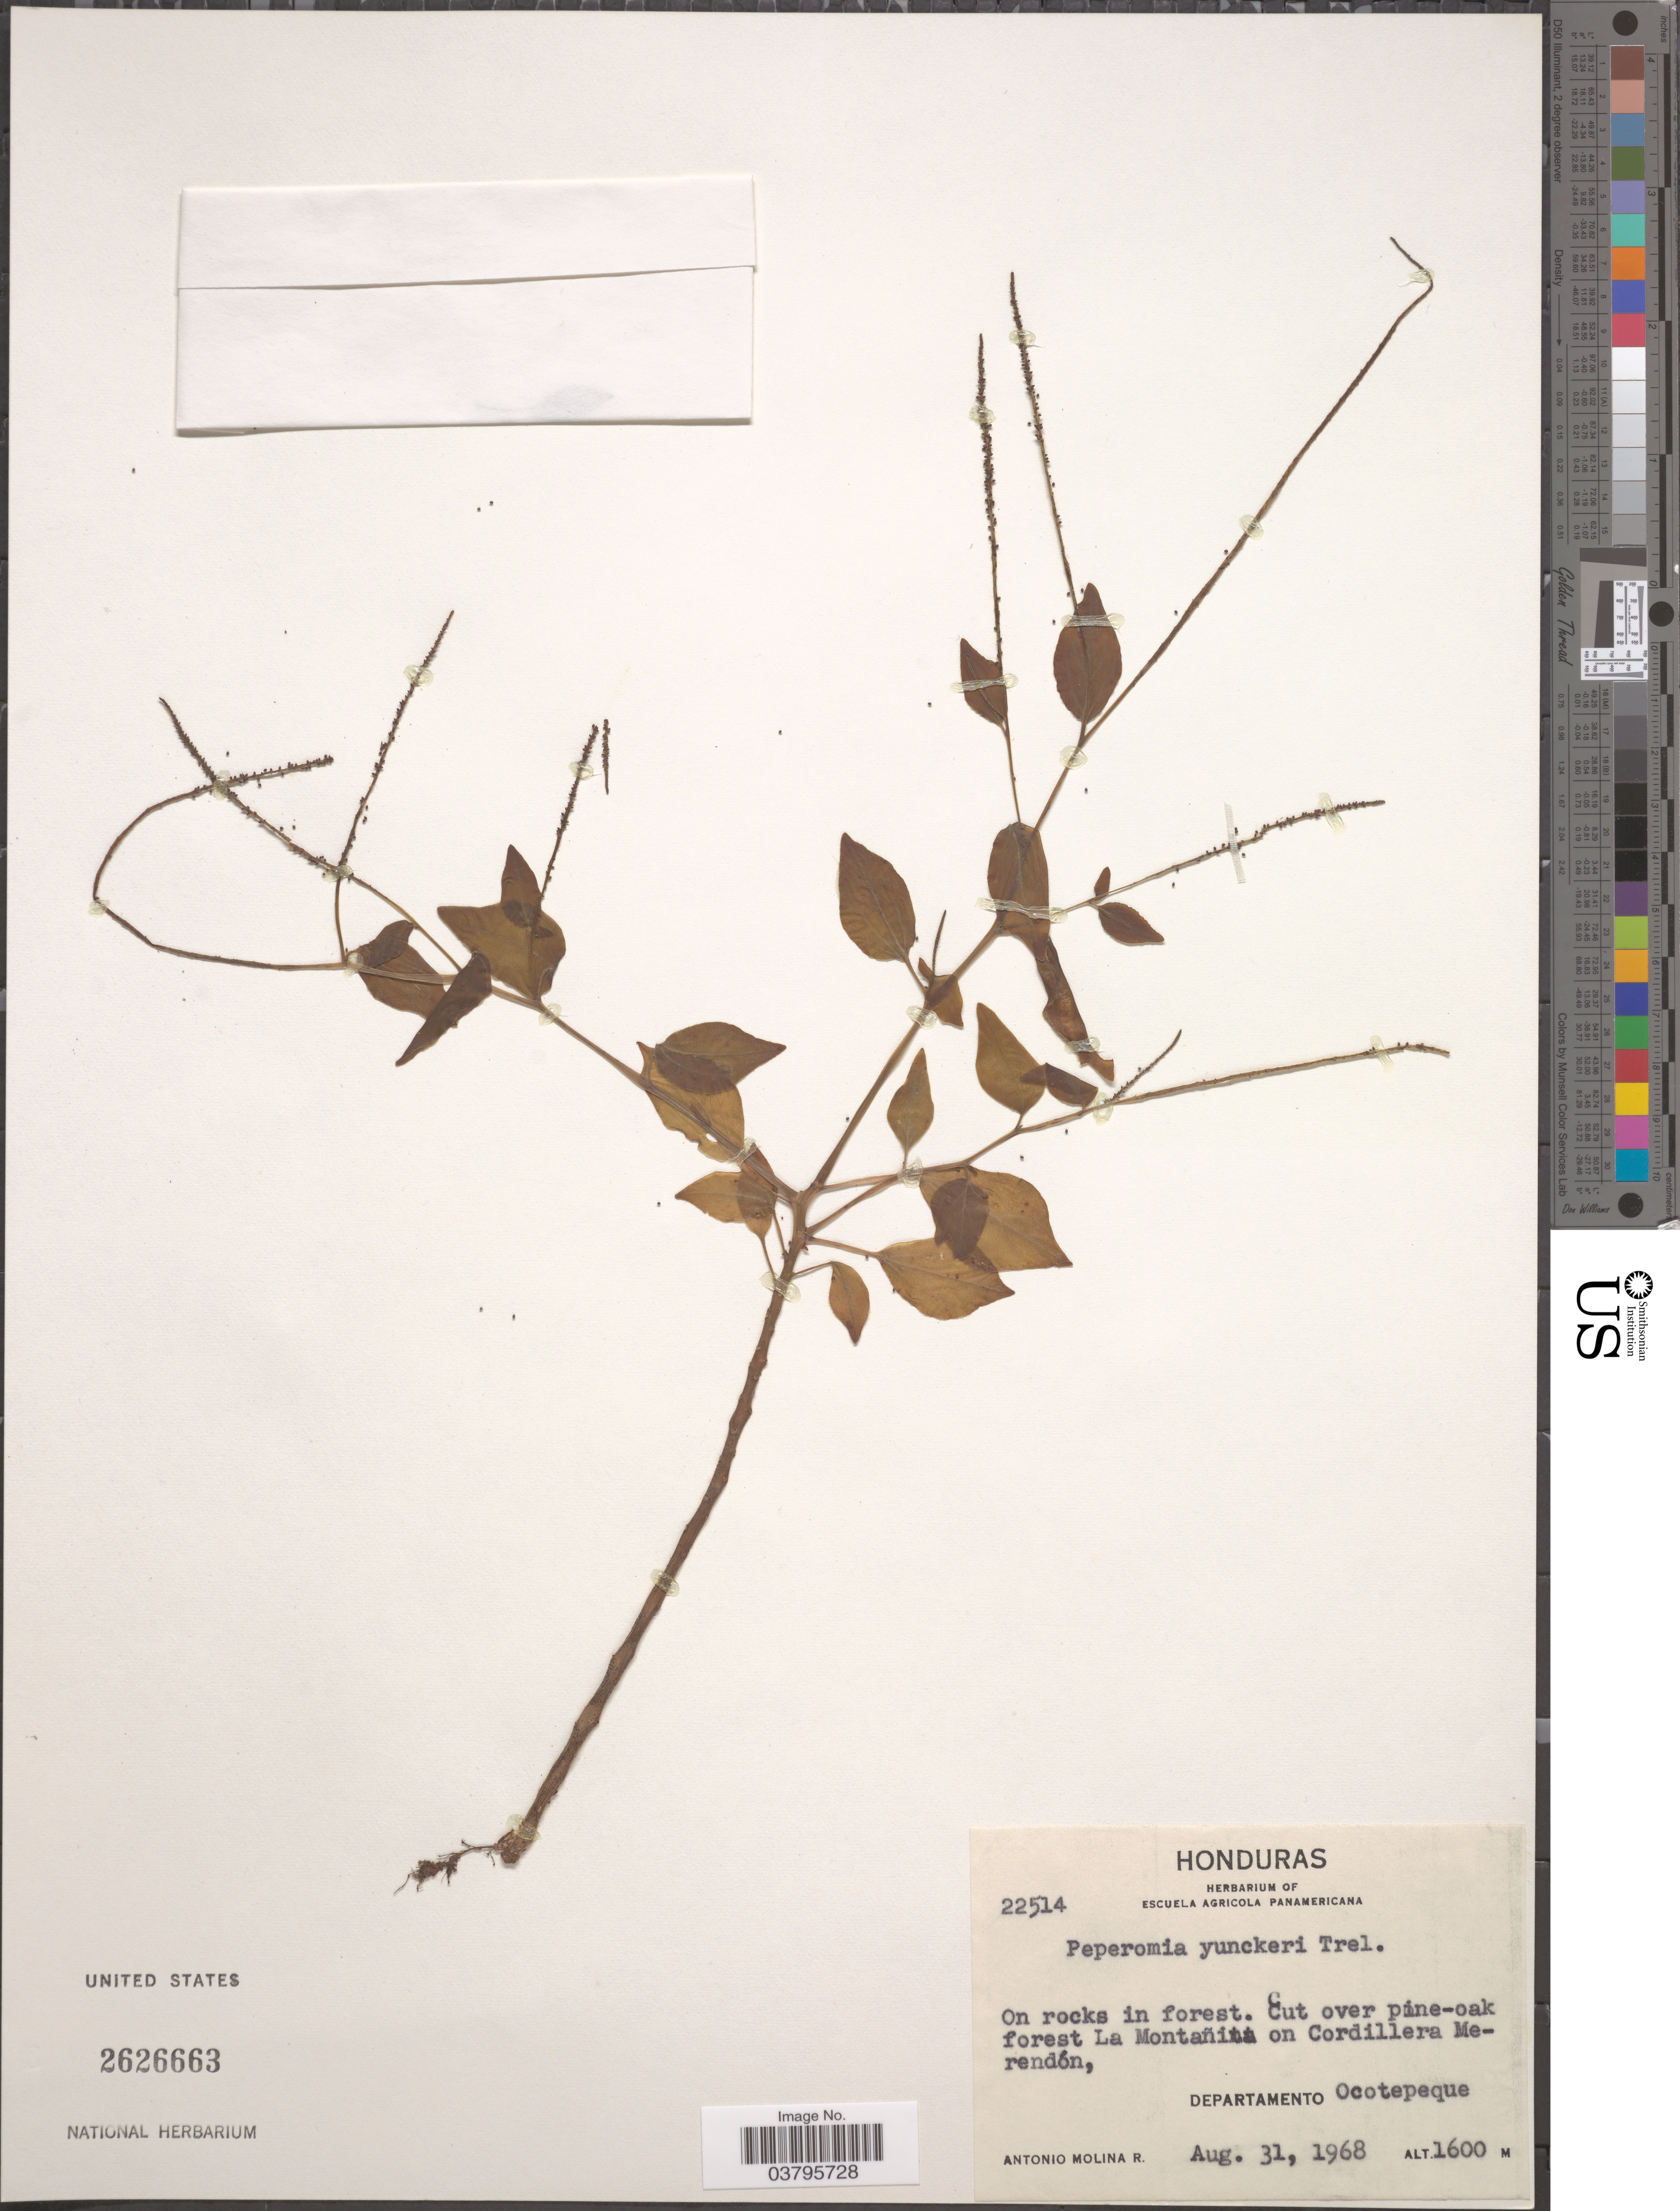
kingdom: Plantae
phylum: Tracheophyta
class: Magnoliopsida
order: Piperales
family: Piperaceae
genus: Peperomia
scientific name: Peperomia sancarlosiana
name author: C. DC.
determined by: Jiménez, José Estaban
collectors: A. Molina R.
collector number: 22514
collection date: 1968-08-31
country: Honduras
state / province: Ocotepeque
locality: La Montañita on Cordillera Merendón, Departamento Ocotepeque.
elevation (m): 1600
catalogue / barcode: US 2626663